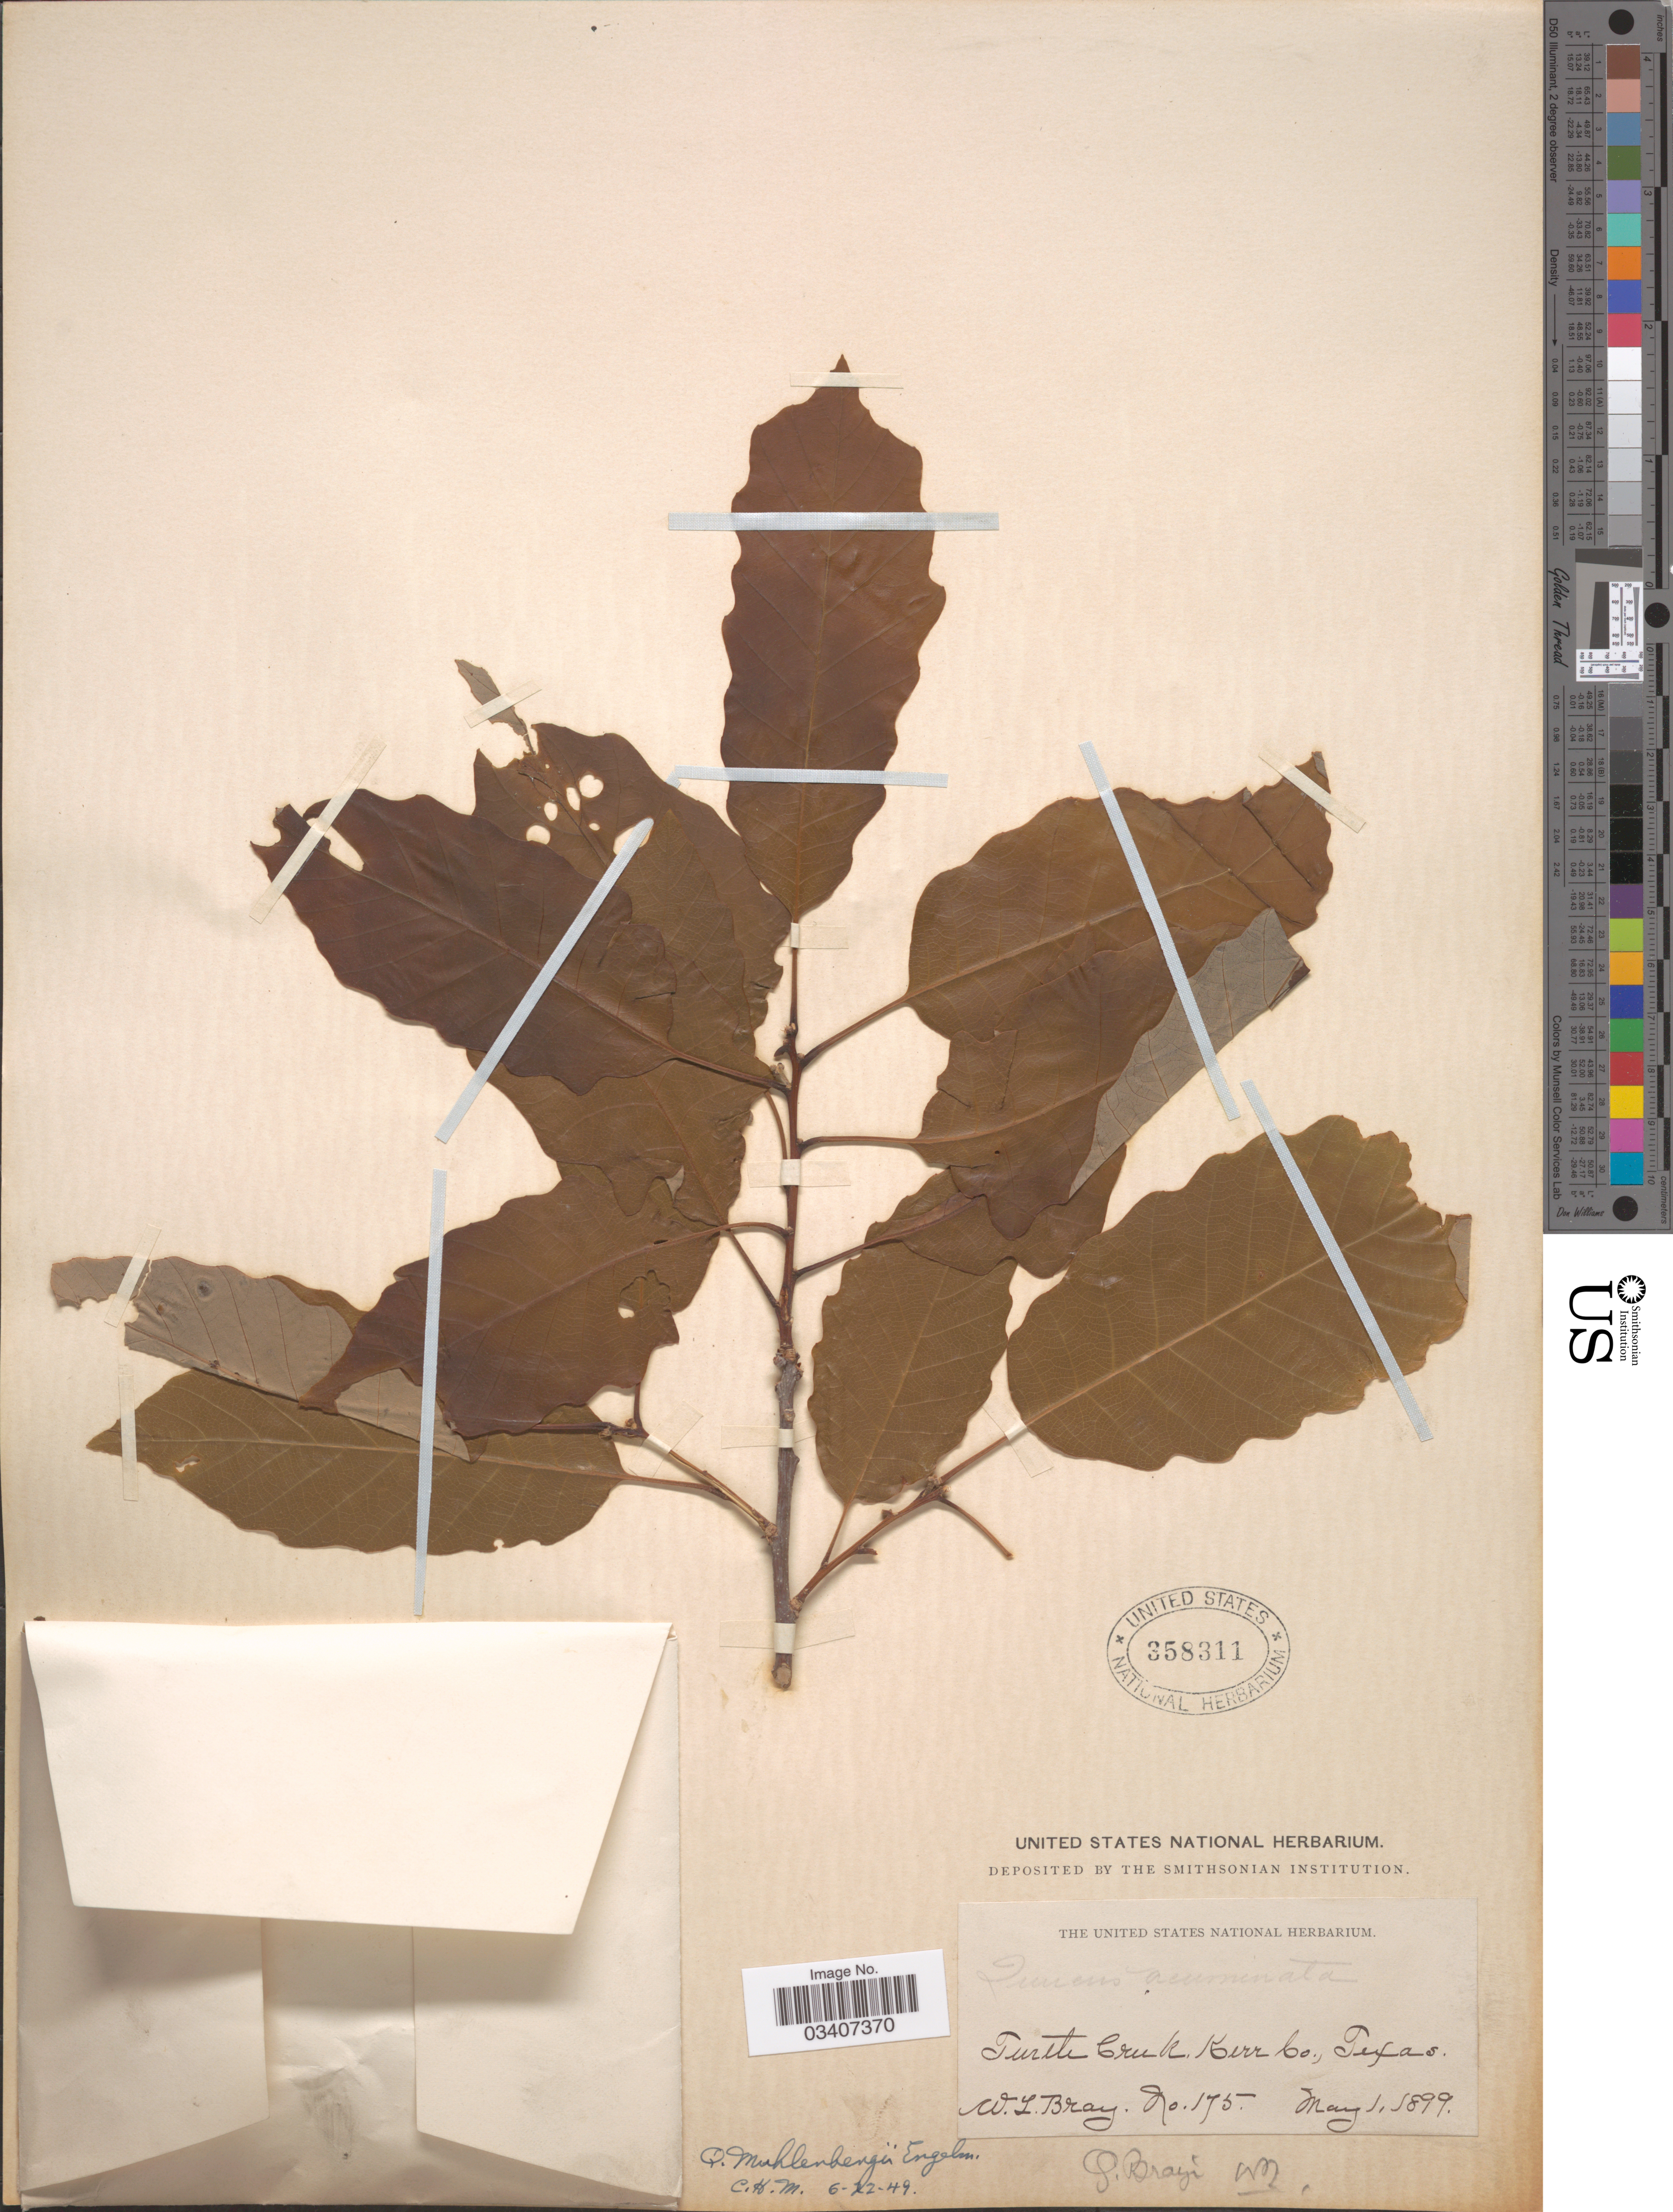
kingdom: Plantae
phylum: Tracheophyta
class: Magnoliopsida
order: Fagales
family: Fagaceae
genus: Quercus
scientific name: Quercus muehlenbergii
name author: Engelm.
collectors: W. L. Bray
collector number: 175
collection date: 1899-05-01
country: United States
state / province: Texas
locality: Turtle Creek, Kerr Co.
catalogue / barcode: US 358311